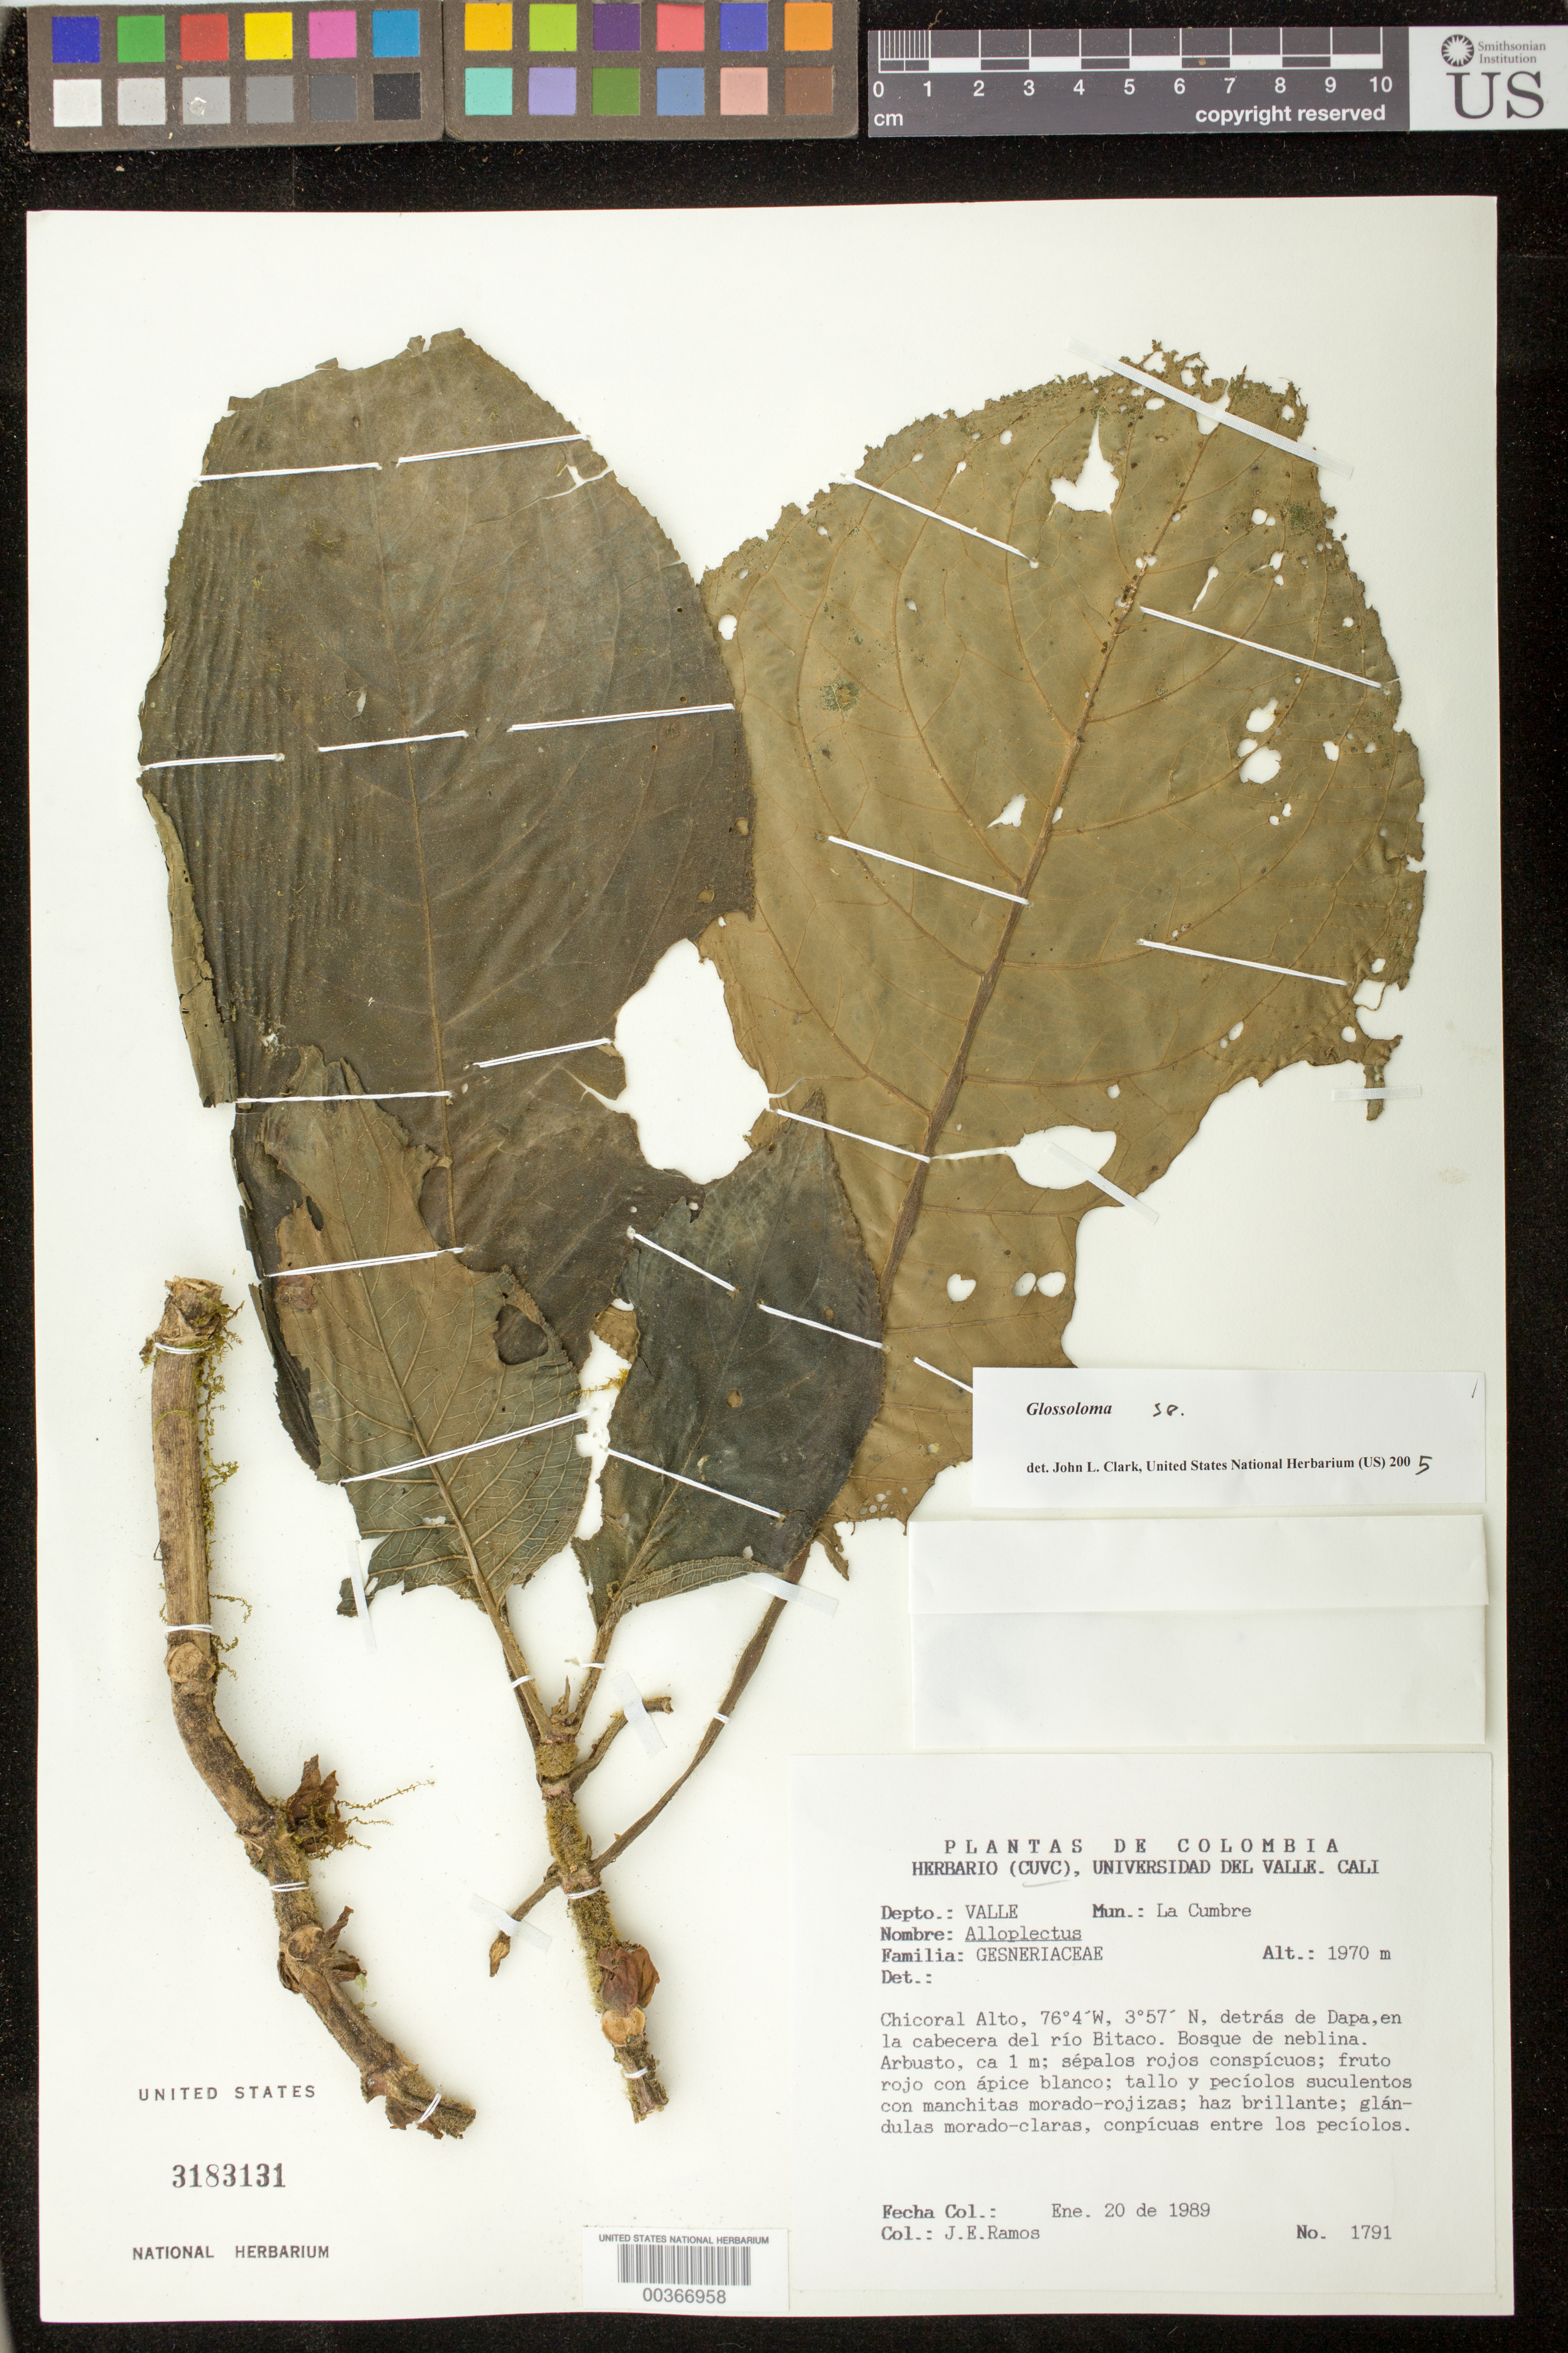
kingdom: Plantae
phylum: Tracheophyta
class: Magnoliopsida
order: Lamiales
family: Gesneriaceae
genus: Glossoloma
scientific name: Glossoloma sp.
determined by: Clark, J. L., (SEL), The Marie Selby Botanical Garden (UNITED STATES)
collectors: J. E. Ramos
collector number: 1791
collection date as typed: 20 Jan 1989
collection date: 1989-01-20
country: Colombia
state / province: Valle del Cauca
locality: Mpio. La Cumbre, Chicoral Alto, detras de Dapa, en la cabecera del Rio Bitaco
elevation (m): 1970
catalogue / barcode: US 3183131